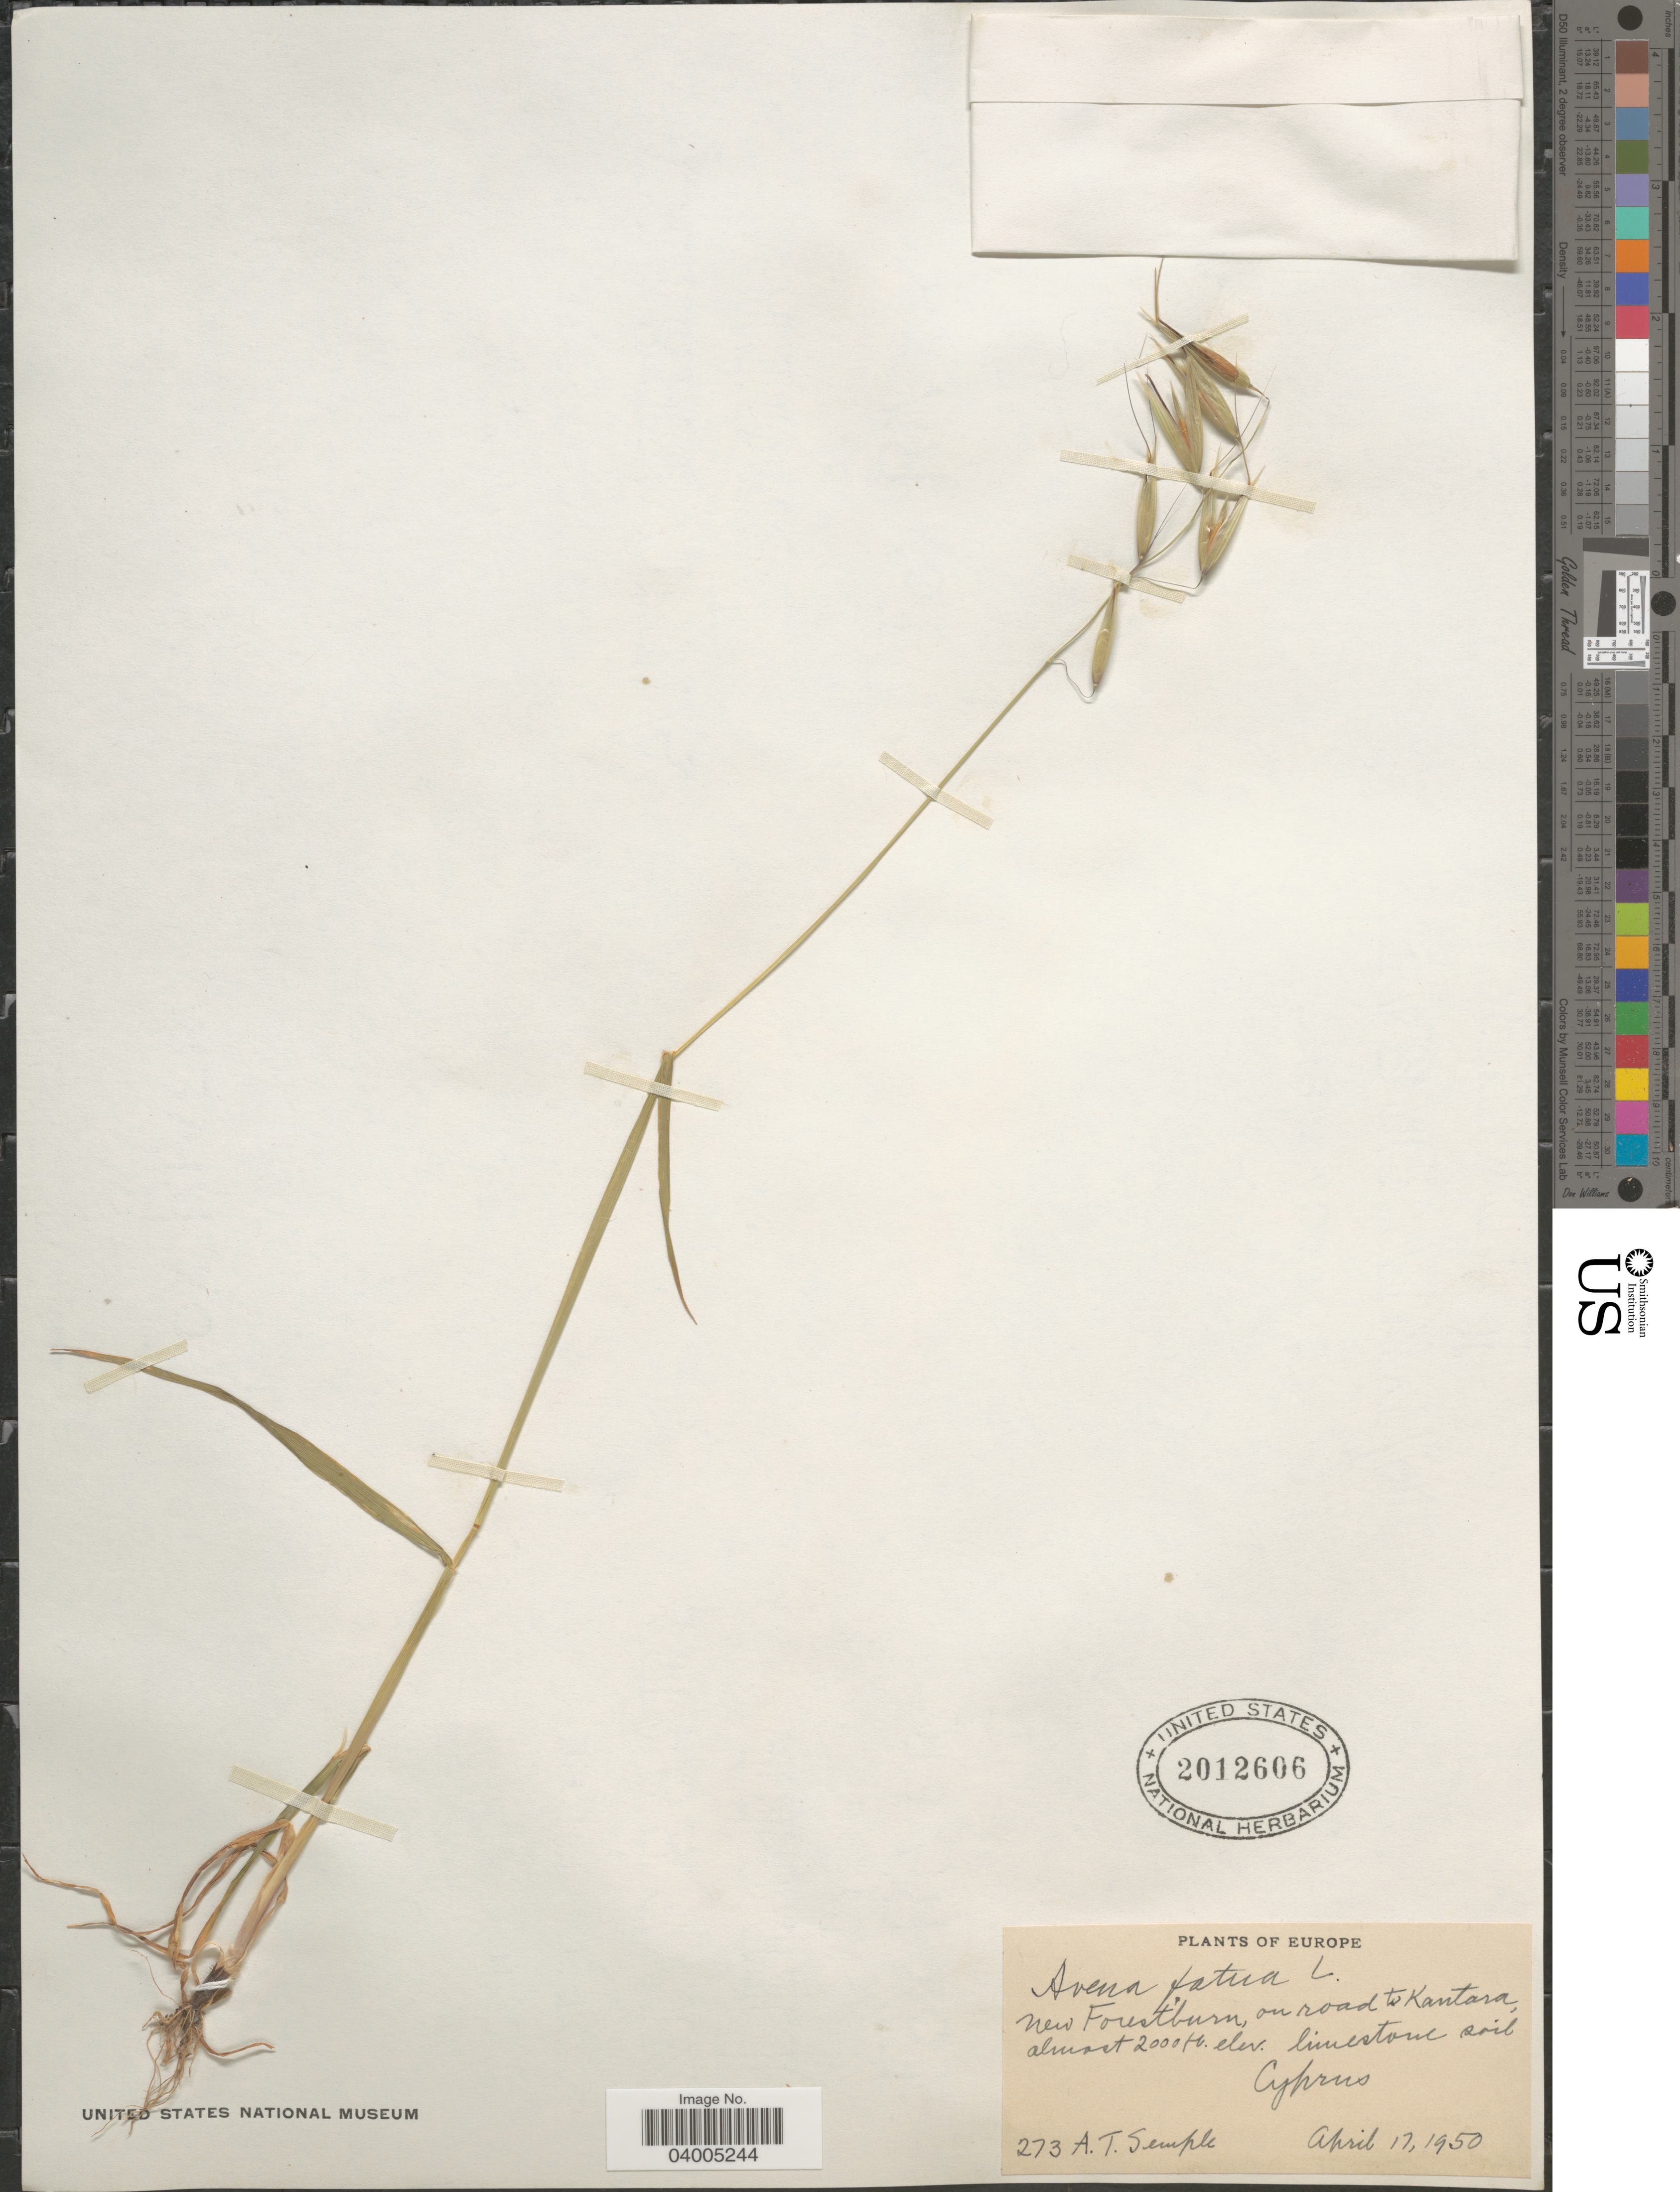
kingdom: Plantae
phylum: Tracheophyta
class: Liliopsida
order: Poales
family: Poaceae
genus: Avena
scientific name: Avena fatua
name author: L.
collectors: A. Semple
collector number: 273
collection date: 1950-04-17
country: Cyprus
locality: New Forestburn, on road to Kantara.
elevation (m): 610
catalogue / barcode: US 2012606